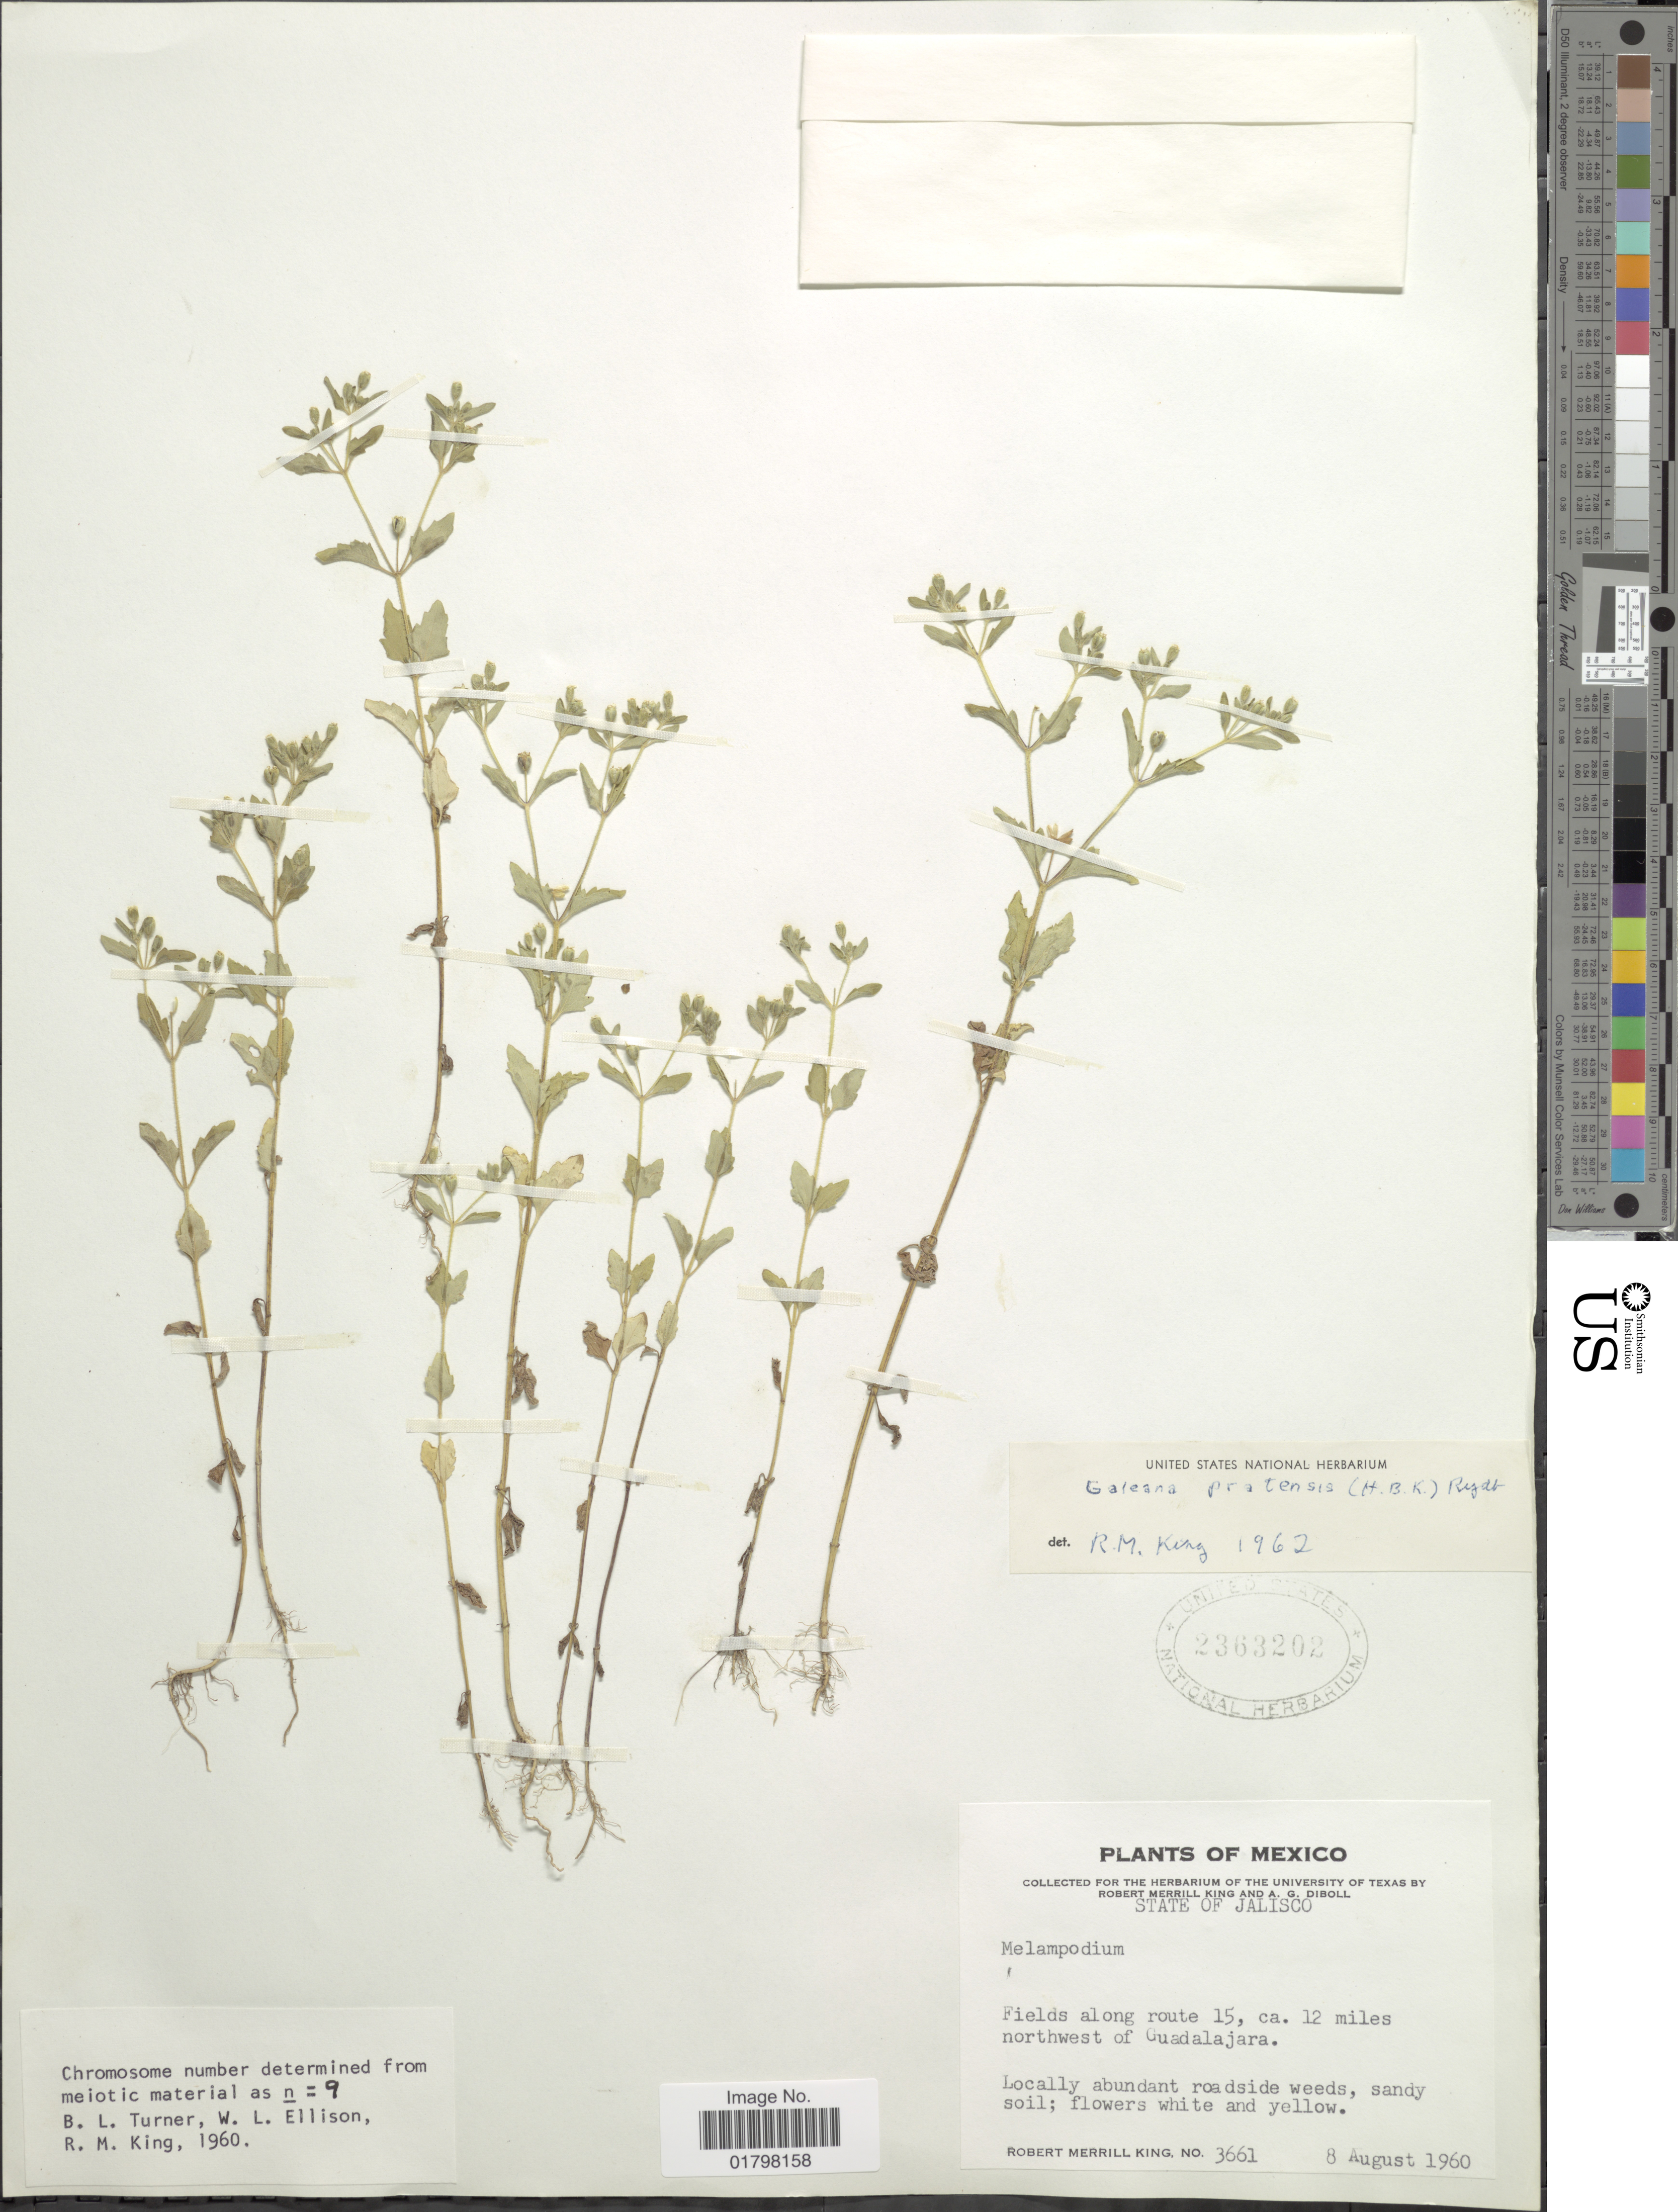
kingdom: Plantae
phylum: Tracheophyta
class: Magnoliopsida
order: Asterales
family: Asteraceae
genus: Galeana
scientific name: Galeana pratensis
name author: (Kunth) Rydb.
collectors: R. M. King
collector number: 3661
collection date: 1960-08-08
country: Mexico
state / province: Jalisco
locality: Fields along route 15, ca. 12 miles northwest of Guadalajara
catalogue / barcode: US 2363202